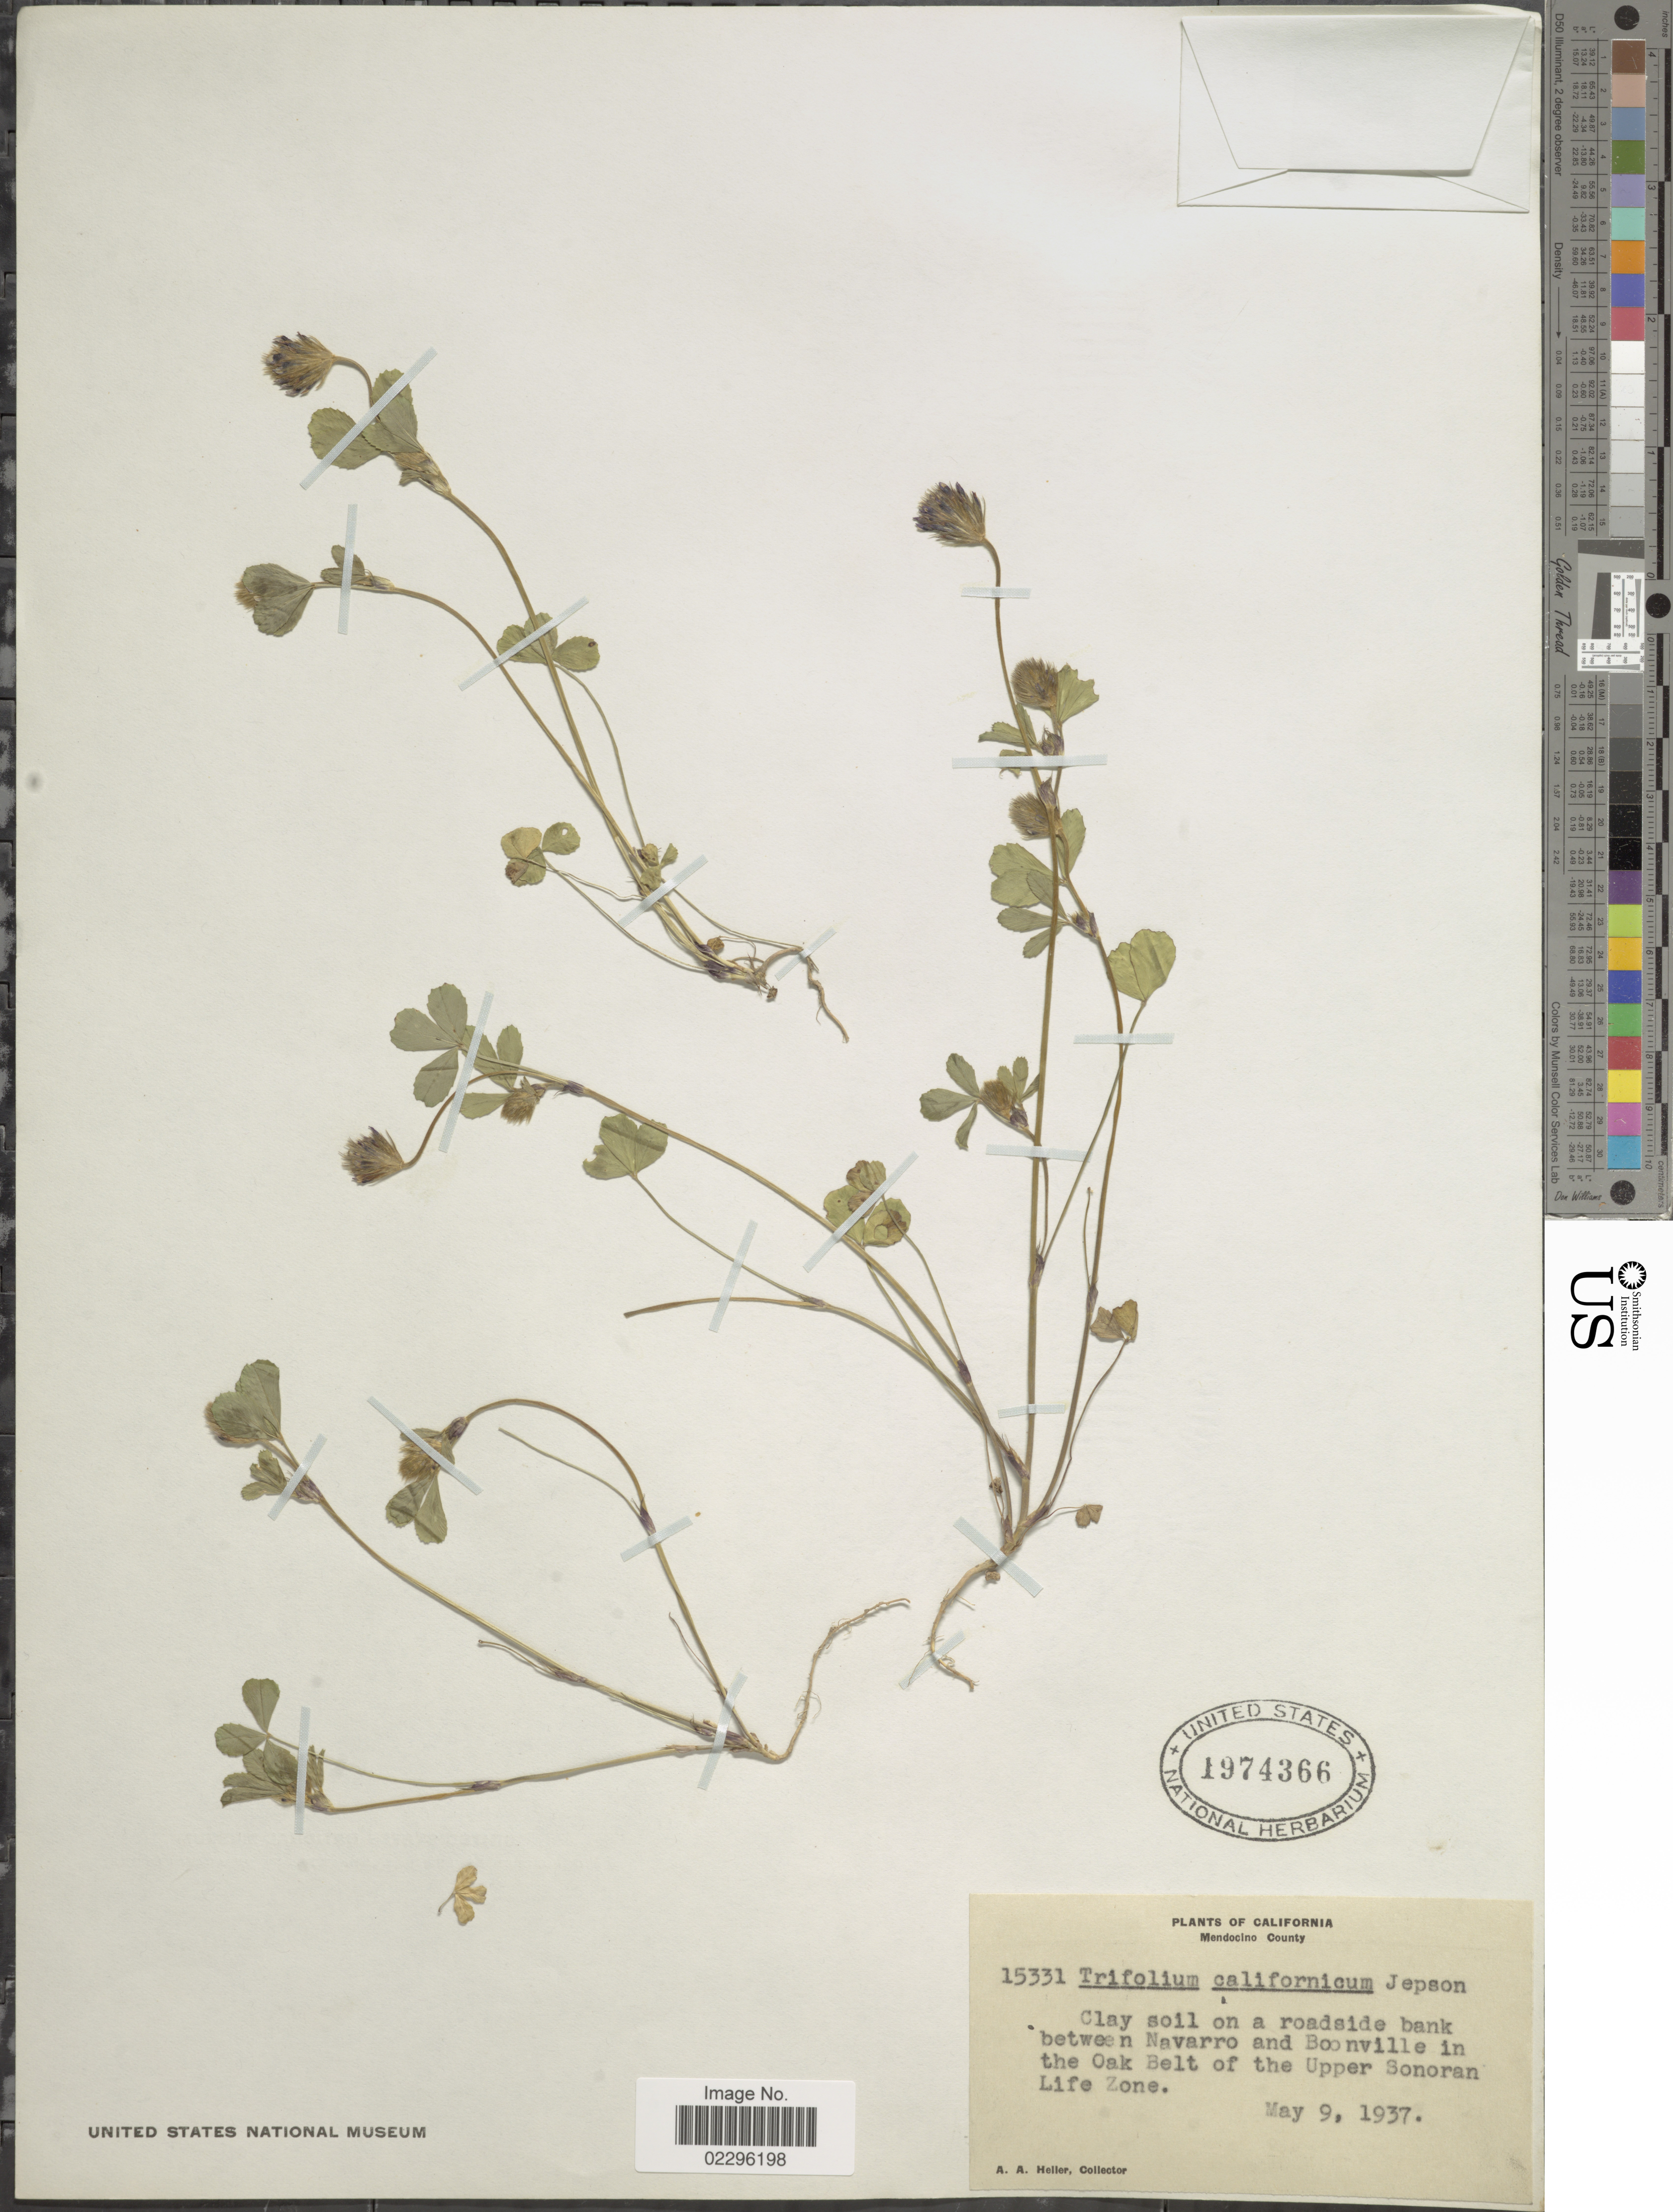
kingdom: Plantae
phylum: Tracheophyta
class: Magnoliopsida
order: Fabales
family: Fabaceae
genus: Trifolium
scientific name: Trifolium dichotomum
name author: Hook. & Arn.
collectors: A. A. Heller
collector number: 15331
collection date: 1937-05-09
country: United States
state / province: California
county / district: Mendocino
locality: Mendocino County, between Navarro and Boonville in the Oak Belt of the Upper Sonoran Life Zone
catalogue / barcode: US 1974366